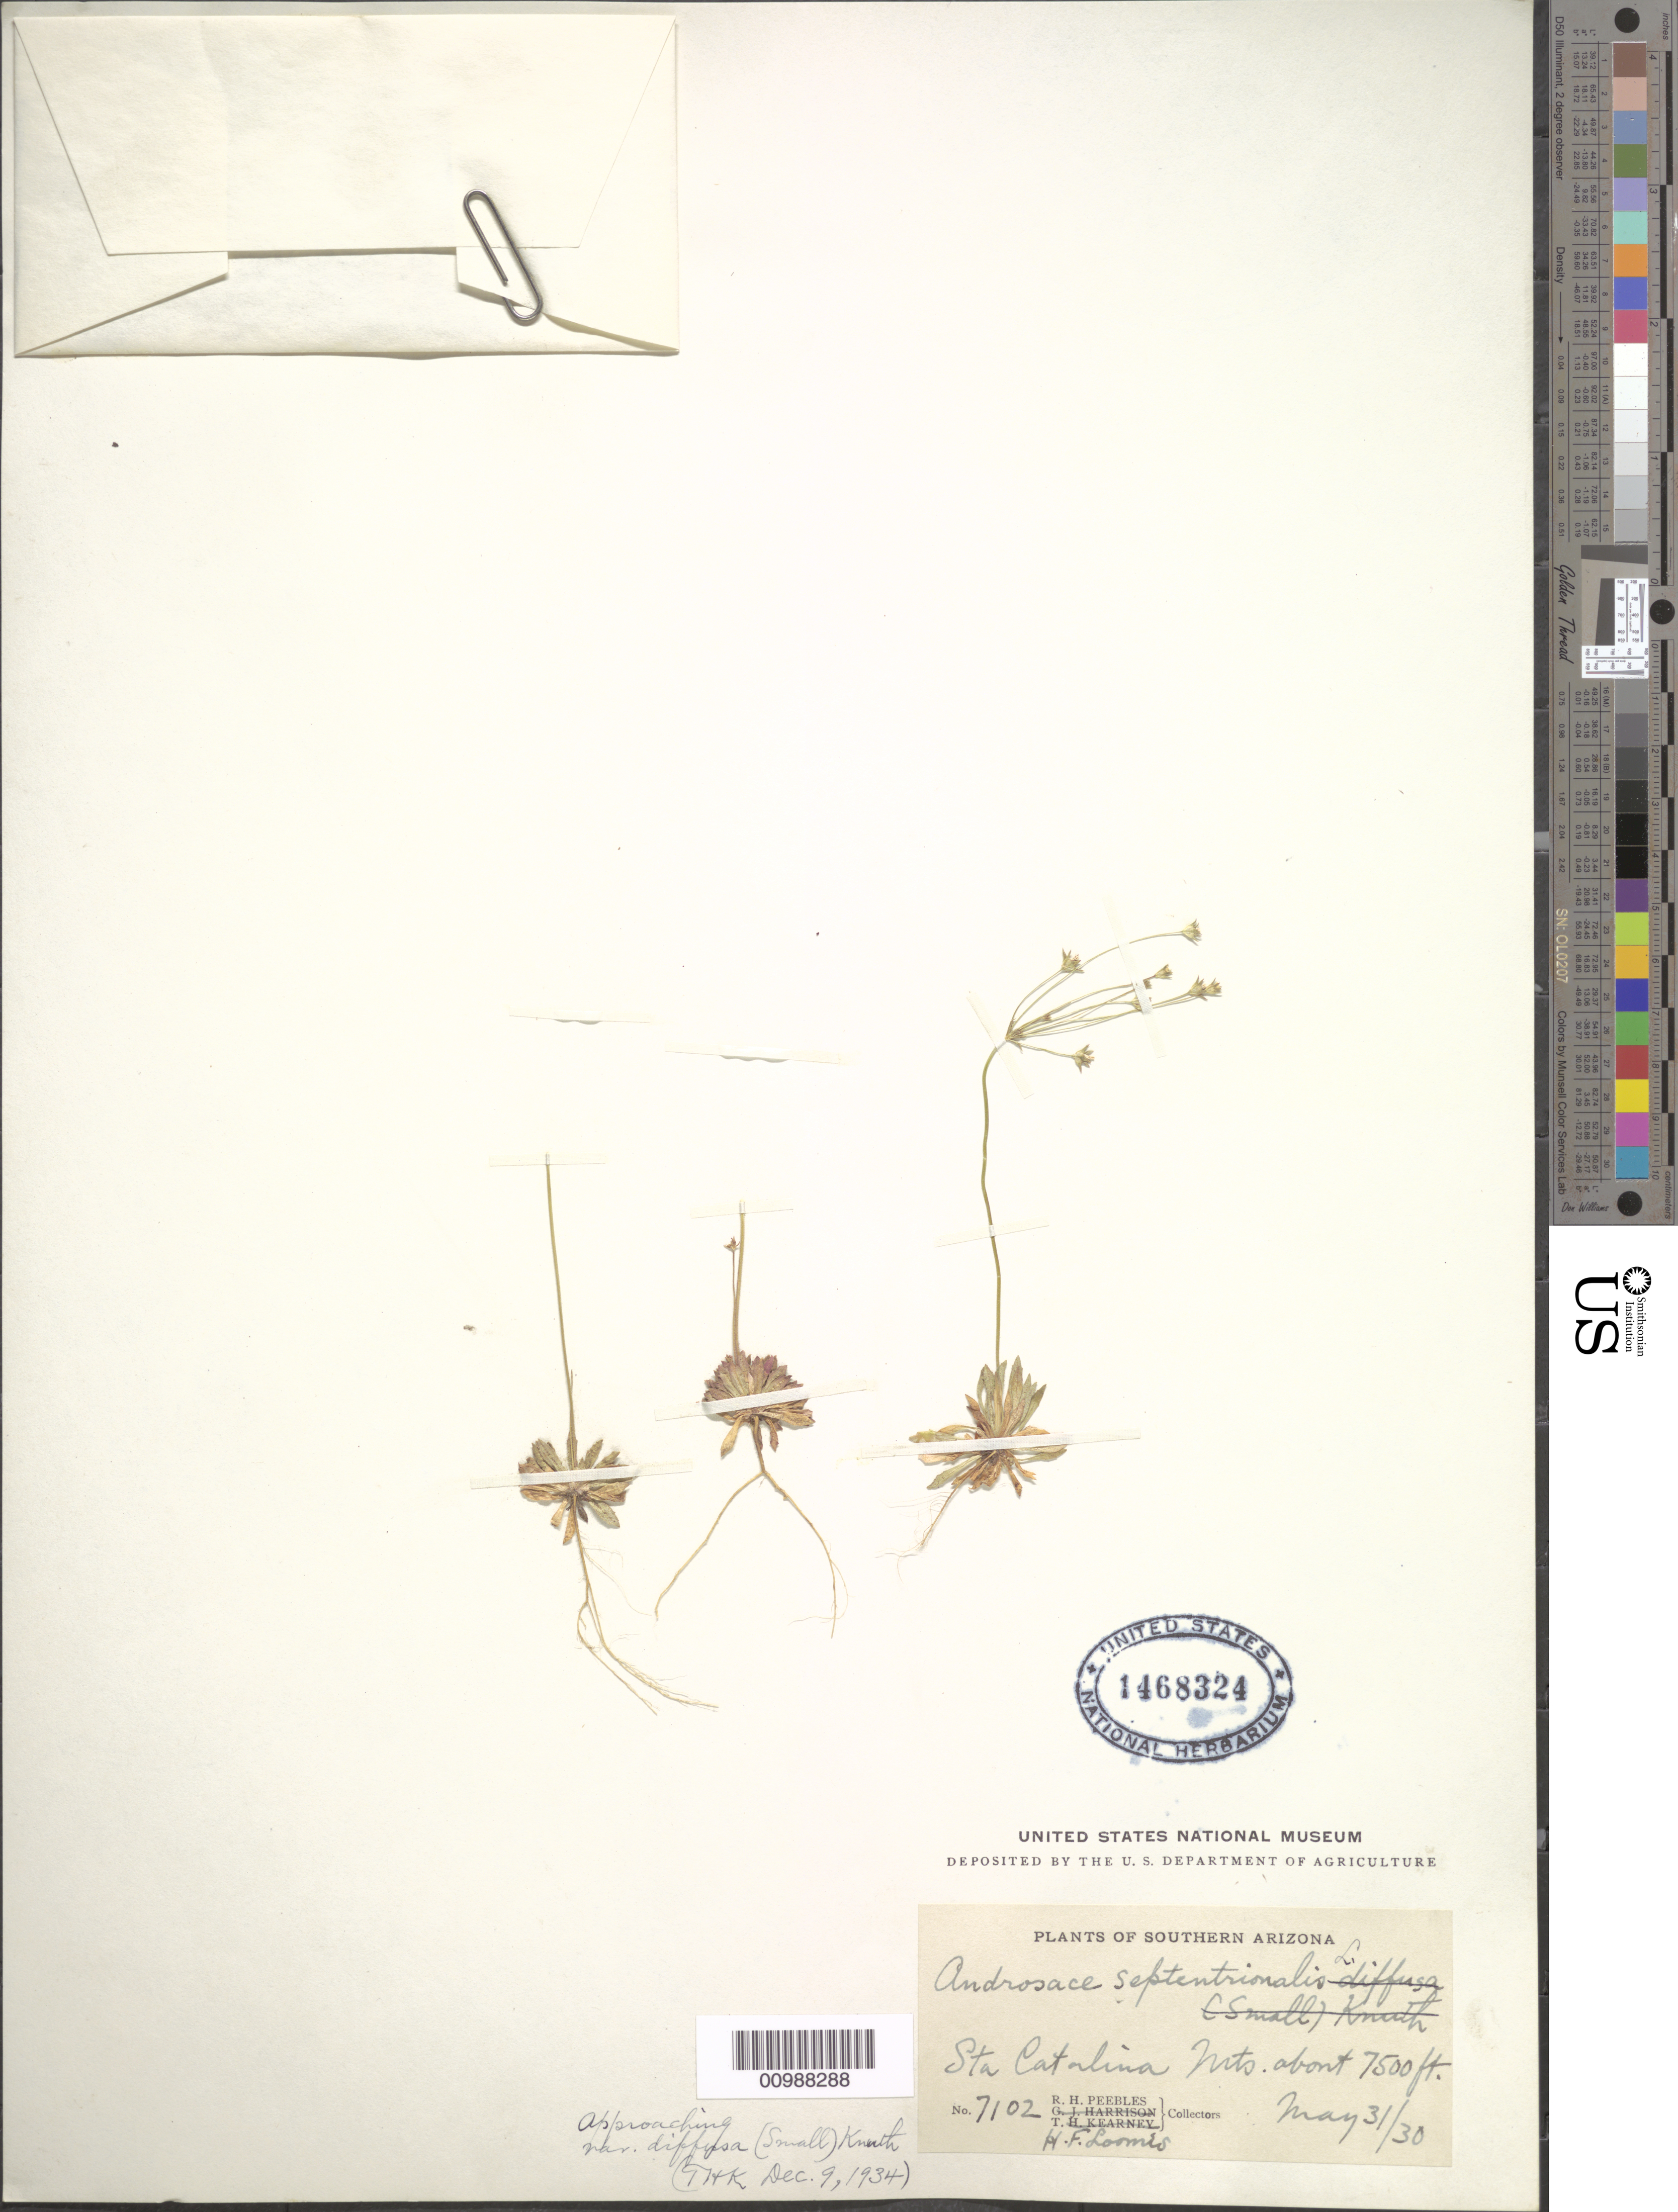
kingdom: Plantae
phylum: Tracheophyta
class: Magnoliopsida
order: Ericales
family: Primulaceae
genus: Androsace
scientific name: Androsace septentrionalis var. glandulosa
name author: (Wooton & Standl.) H. St. John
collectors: R. H. Peebles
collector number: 7102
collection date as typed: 31 May 1930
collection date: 1930-05-31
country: United States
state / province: Arizona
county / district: Pima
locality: Santa Catalina Mountains.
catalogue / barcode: US 1468324